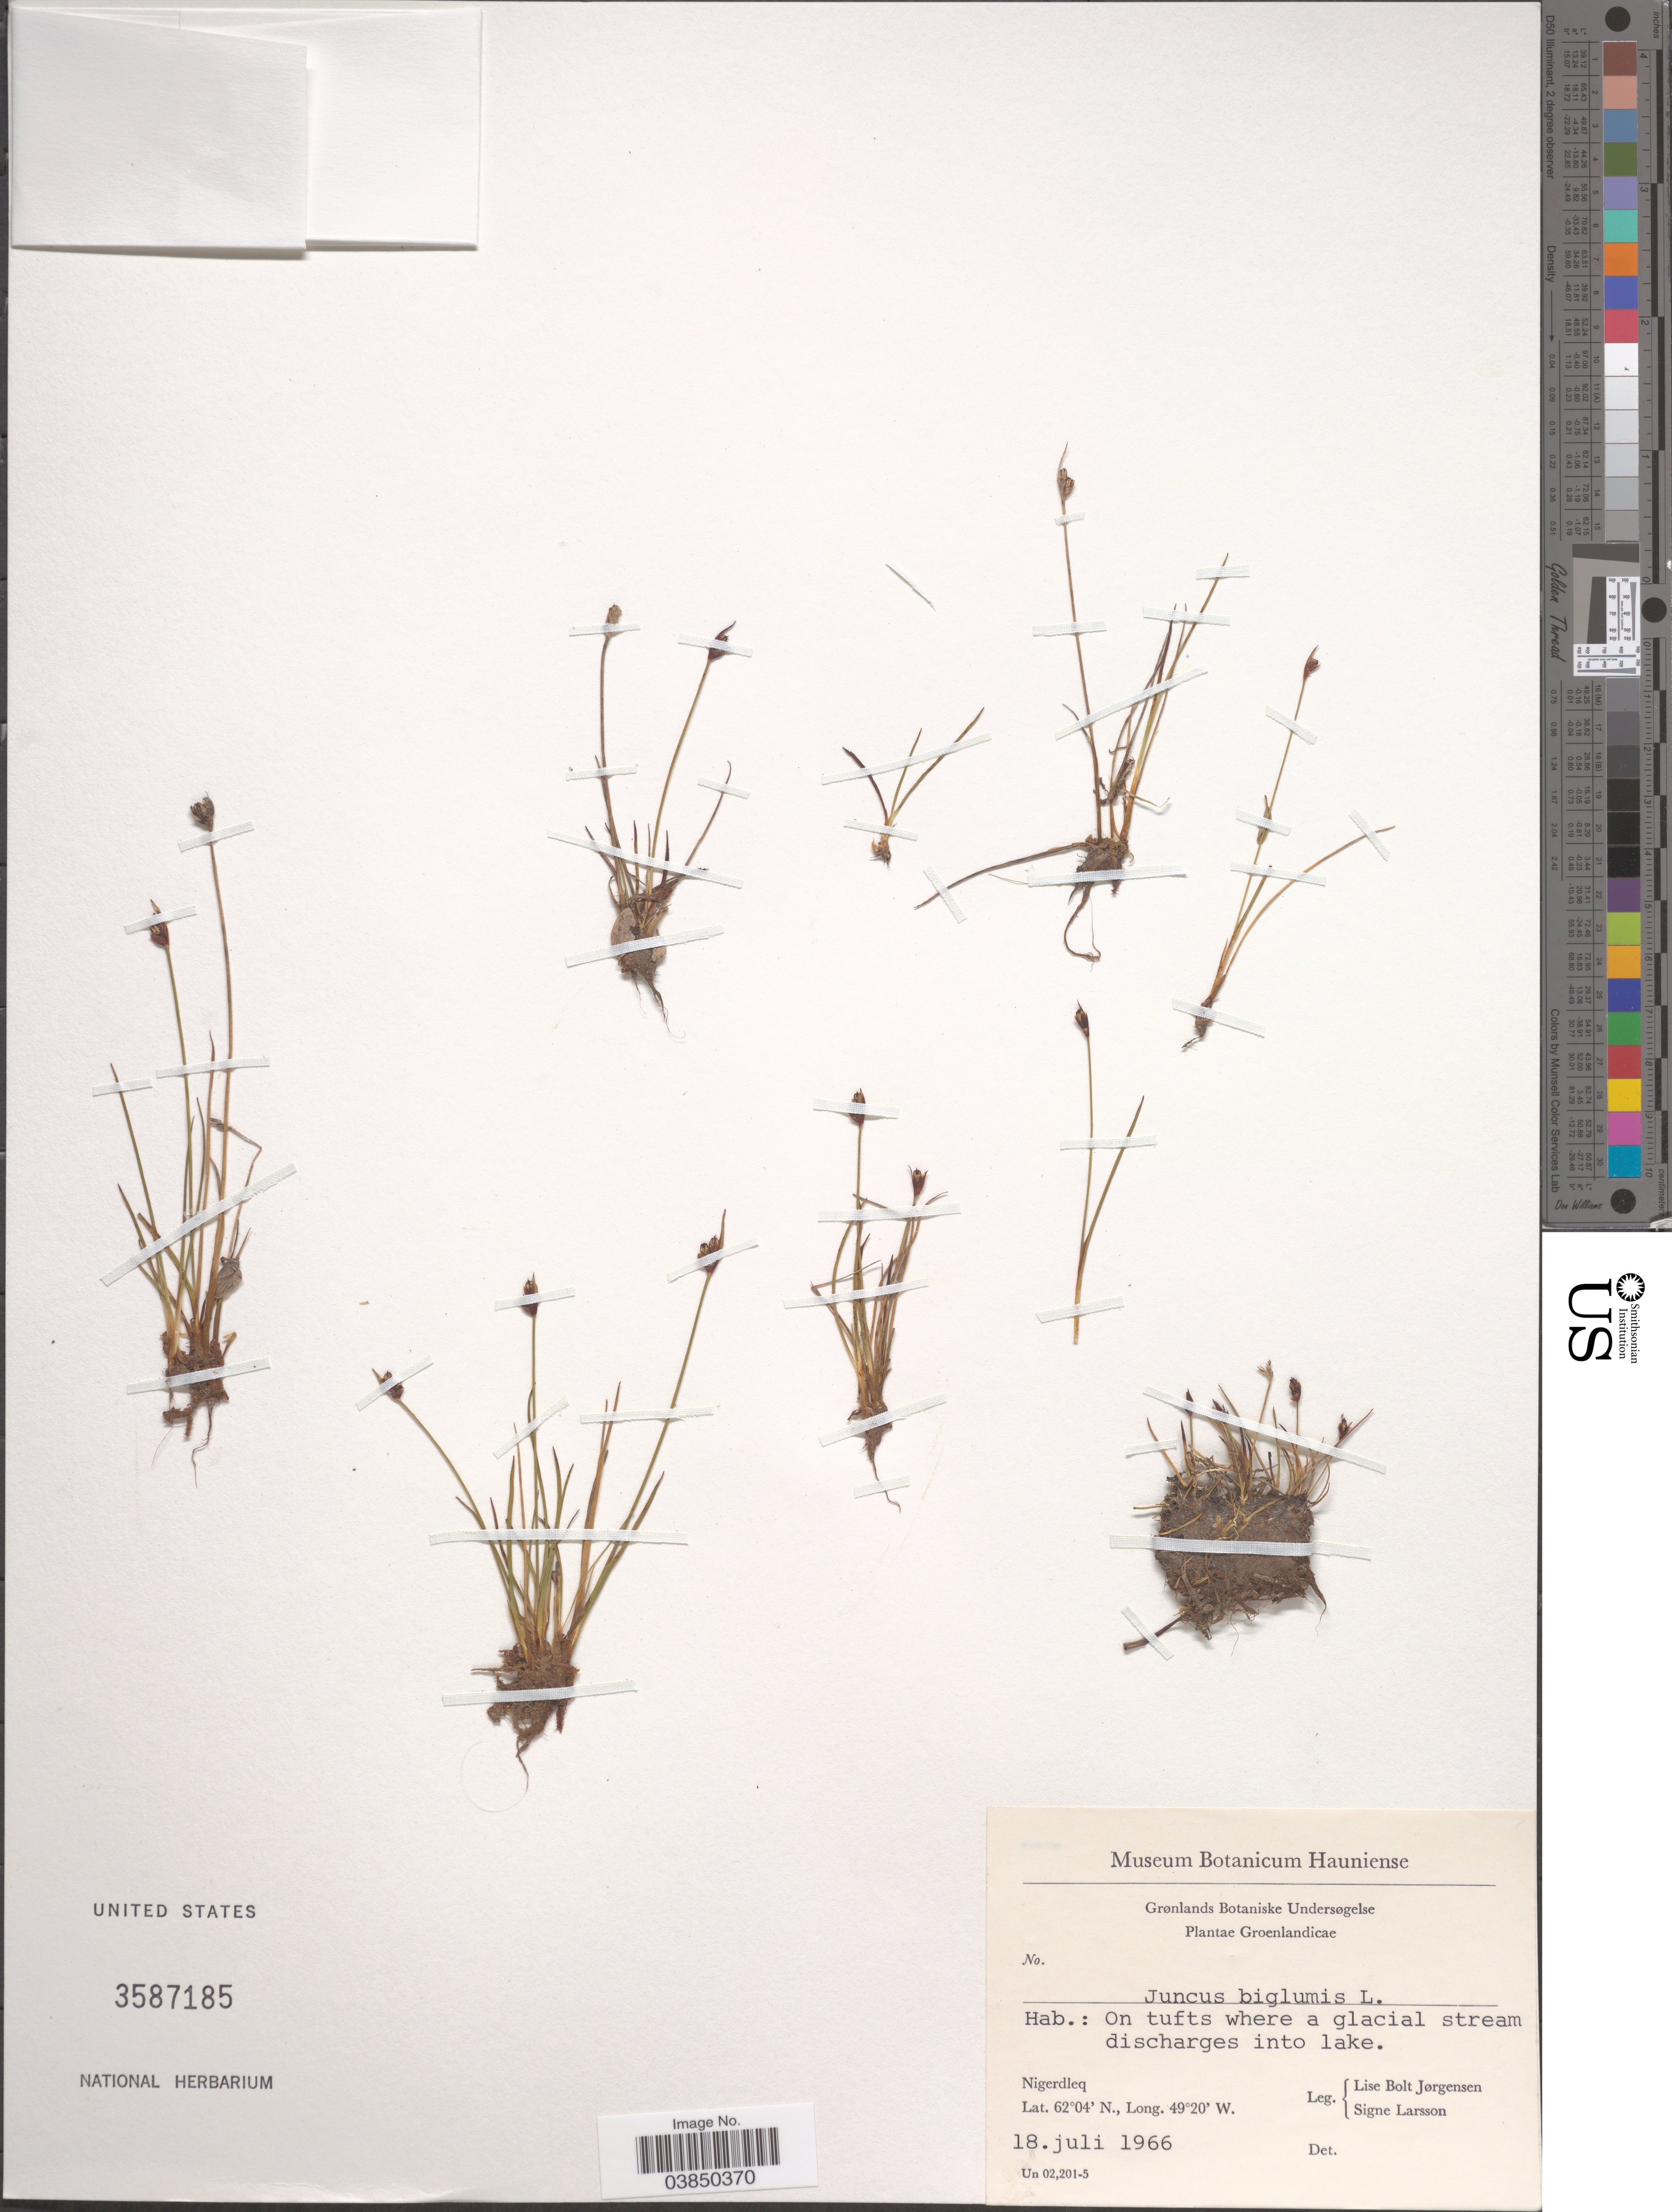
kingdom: Plantae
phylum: Tracheophyta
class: Liliopsida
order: Poales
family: Juncaceae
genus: Juncus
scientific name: Juncus biglumis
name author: L.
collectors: L. B. Jørgensen & S. Larsson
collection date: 1966-07-18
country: Greenland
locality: Nigerdleq.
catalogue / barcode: US 3587185